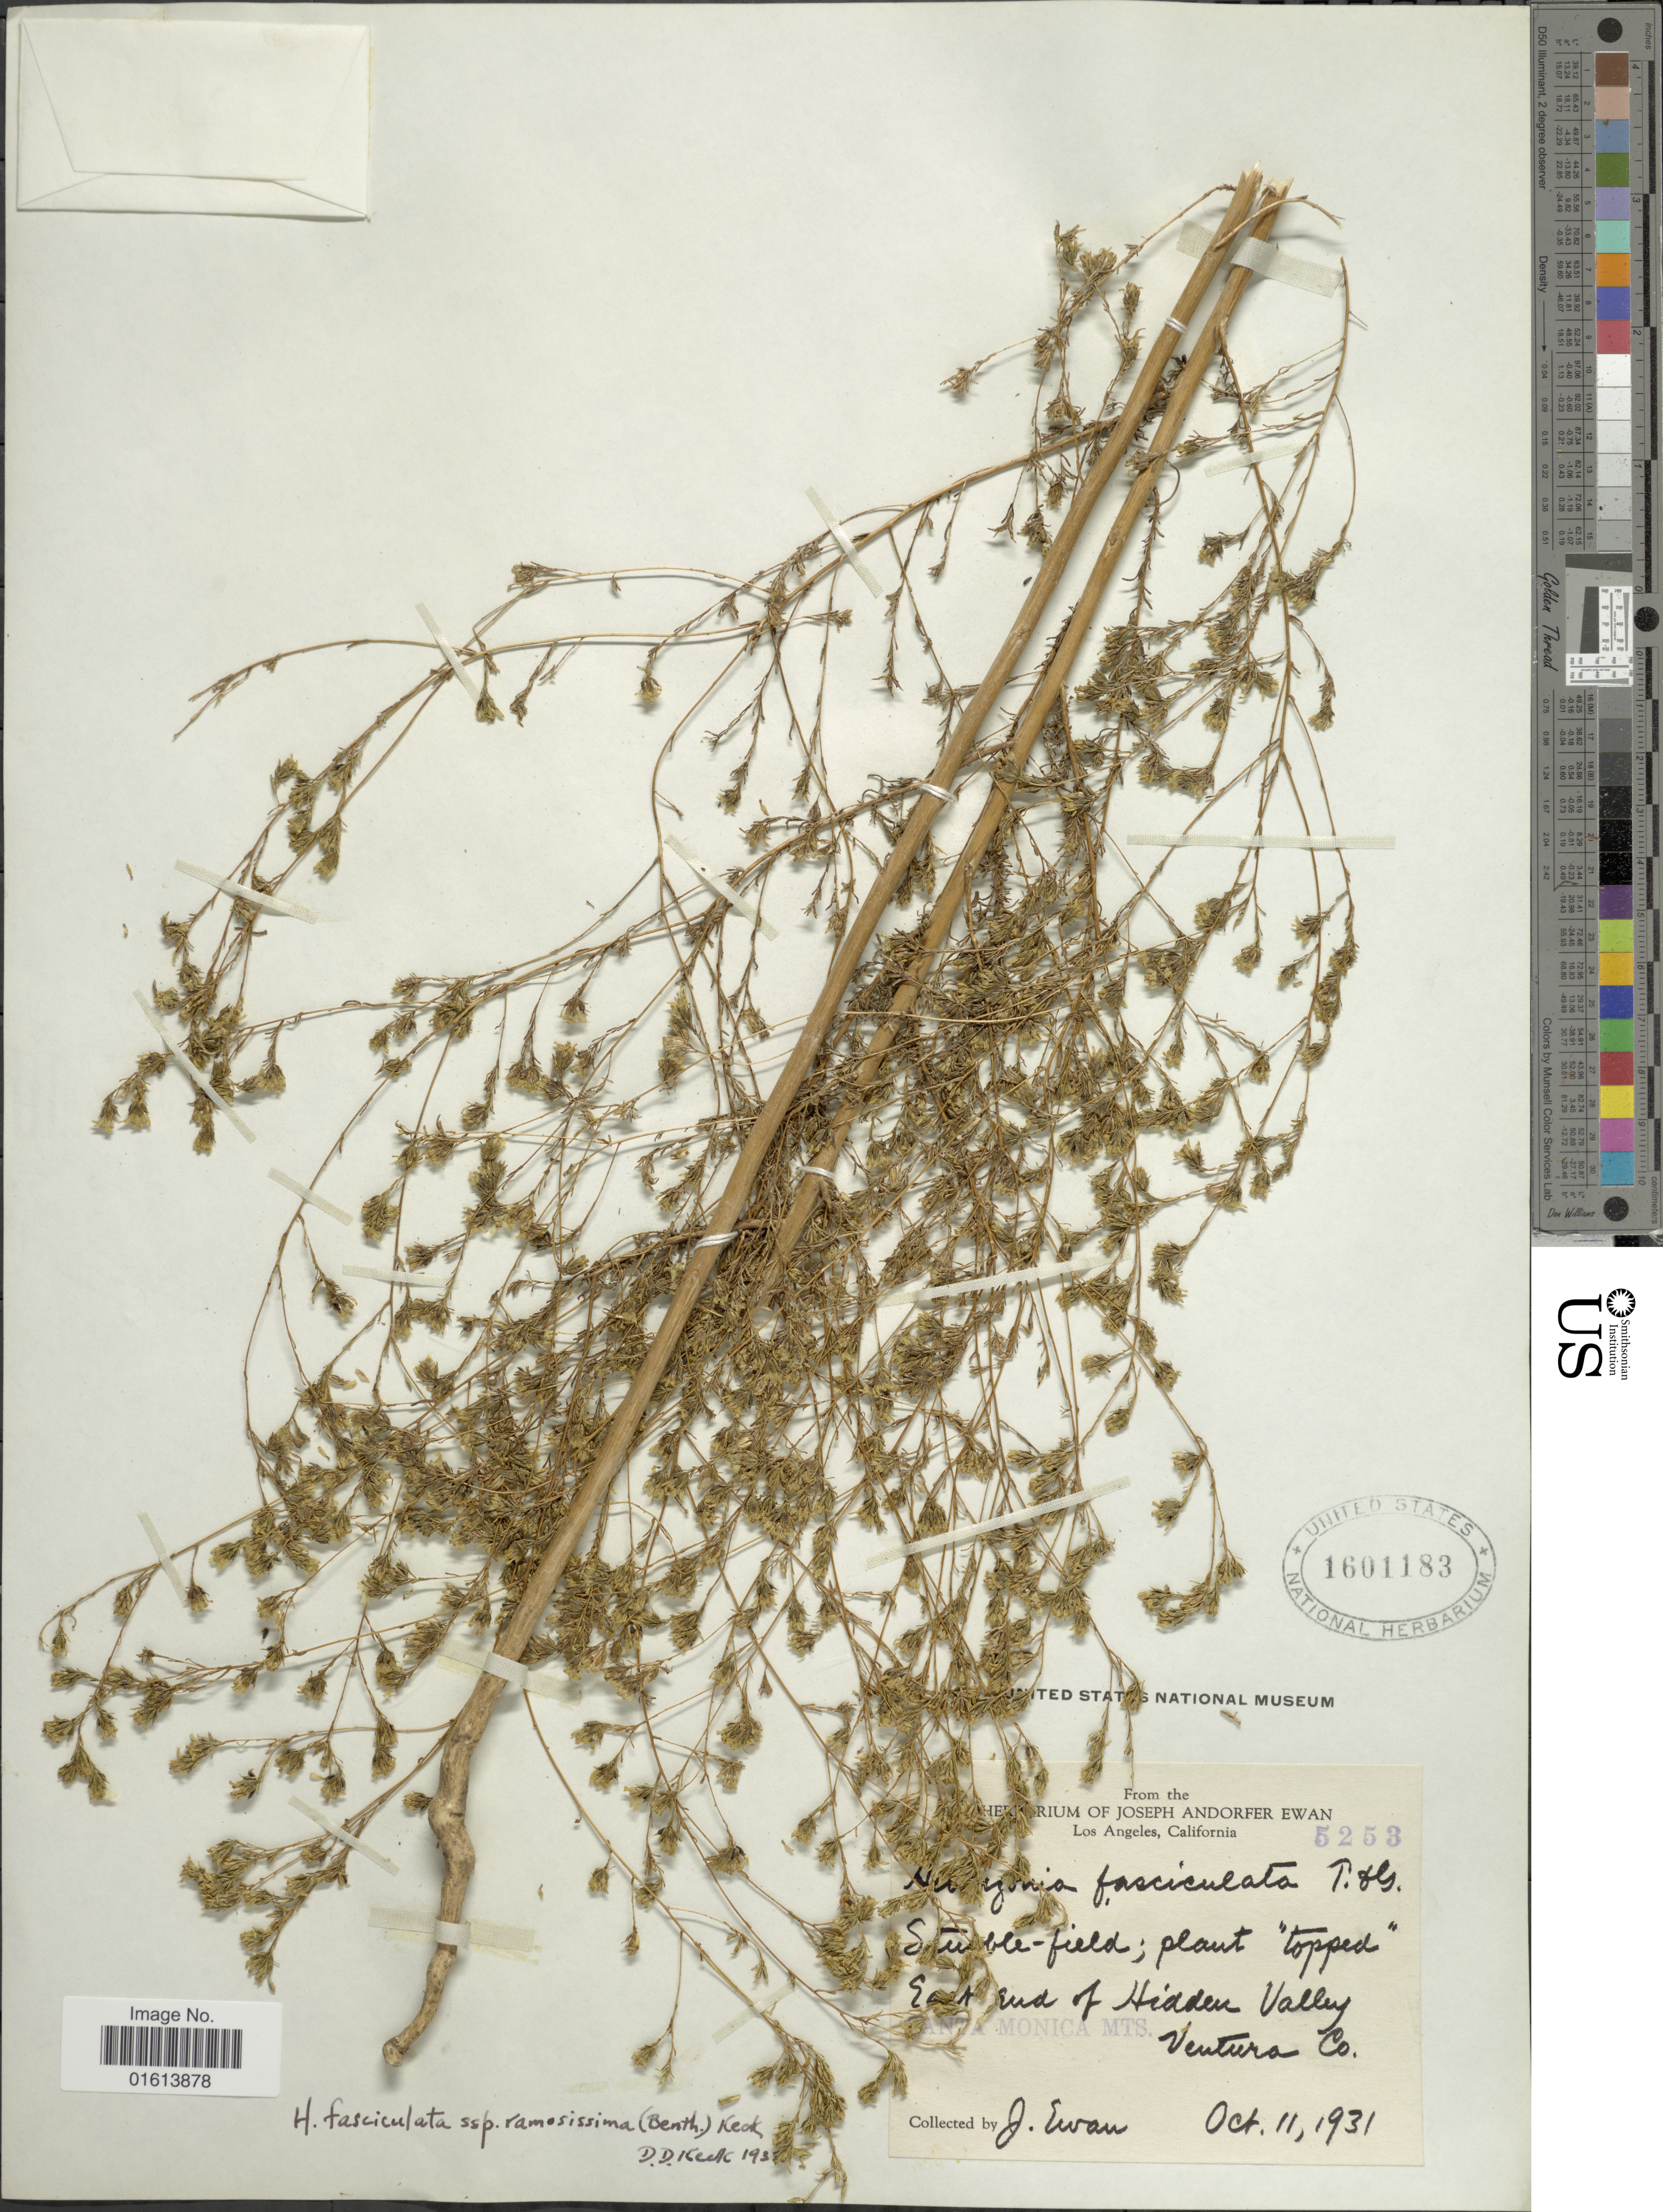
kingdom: Plantae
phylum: Tracheophyta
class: Magnoliopsida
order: Asterales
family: Asteraceae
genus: Hemizonia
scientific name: Hemizonia fasciculata subsp. ramosissima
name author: (Benth.) D.D. Keck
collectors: J. A. Ewan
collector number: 5253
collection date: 1931-10-11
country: United States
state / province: California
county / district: Los Angeles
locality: Los Angeles, California.. Stuble-field; East end of Hidden Valley. Ventura Co.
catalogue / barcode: US 1601183